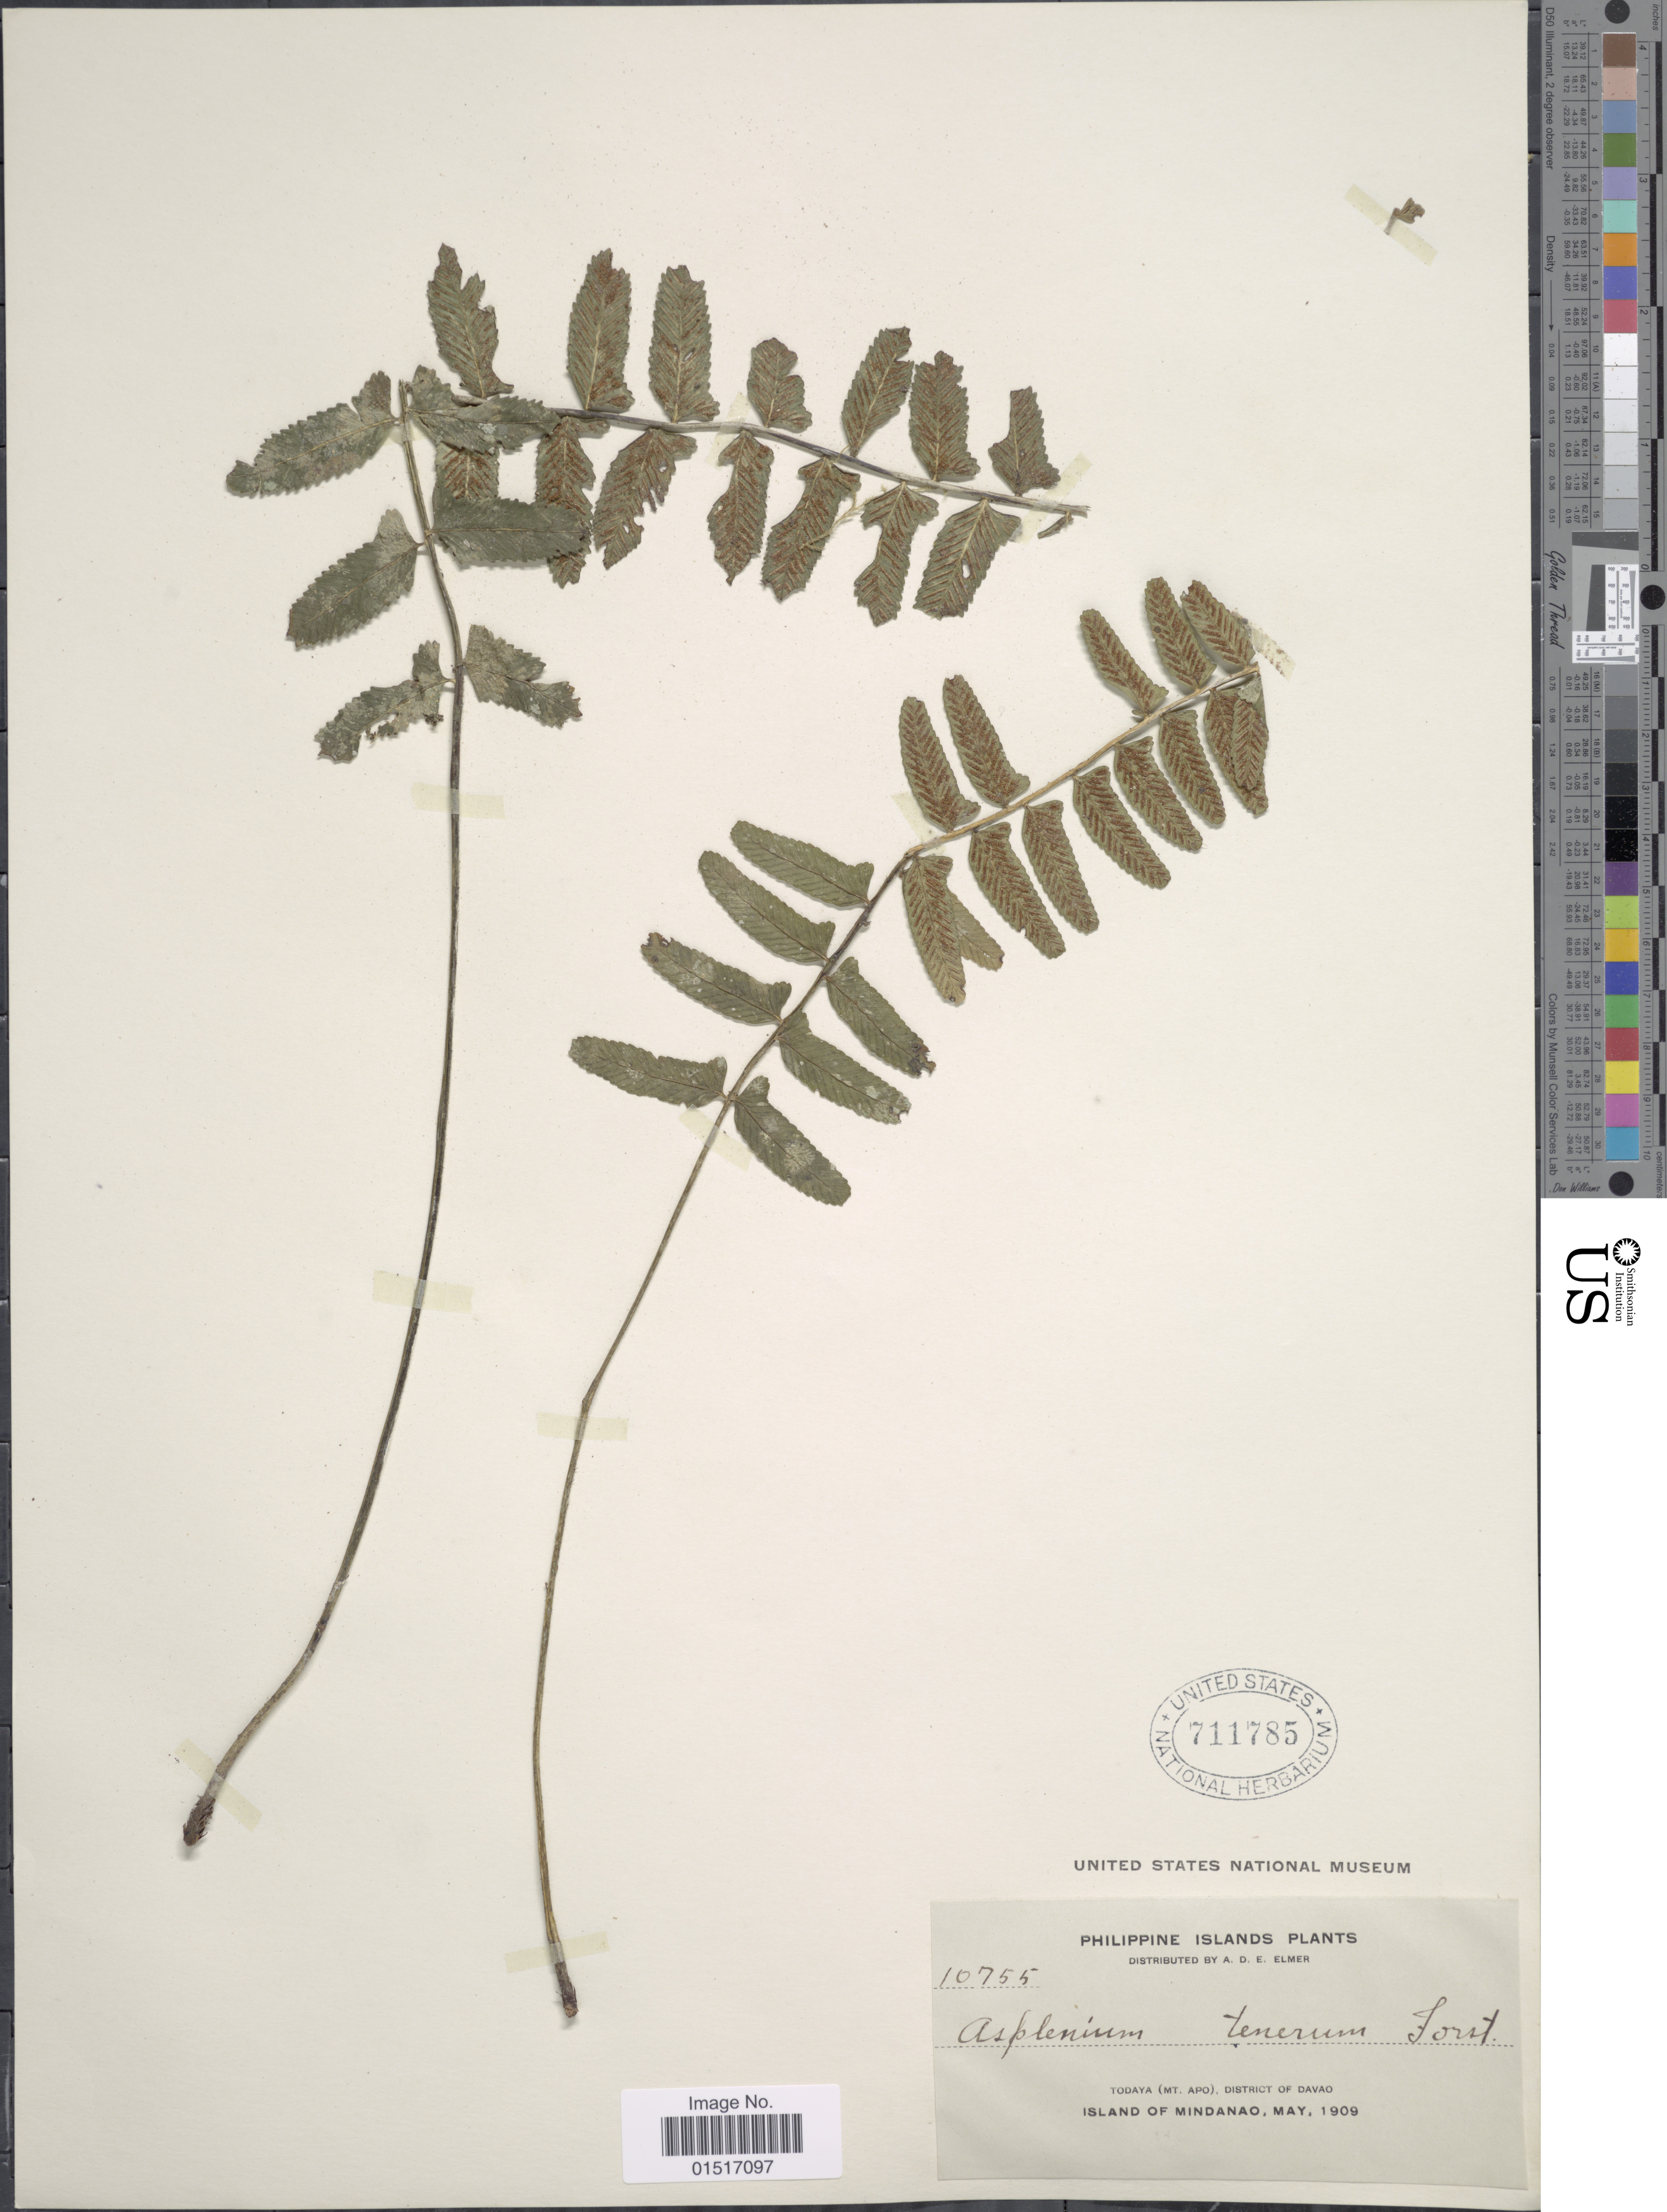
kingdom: Plantae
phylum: Tracheophyta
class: Polypodiopsida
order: Polypodiales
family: Aspleniaceae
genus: Asplenium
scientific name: Asplenium tenerum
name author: G. Forst.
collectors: A. D. E. Elmer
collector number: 10755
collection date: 1909-05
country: Philippines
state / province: Davao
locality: Todaya (Mt. Apo). Island of Mindanao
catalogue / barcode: US 711785